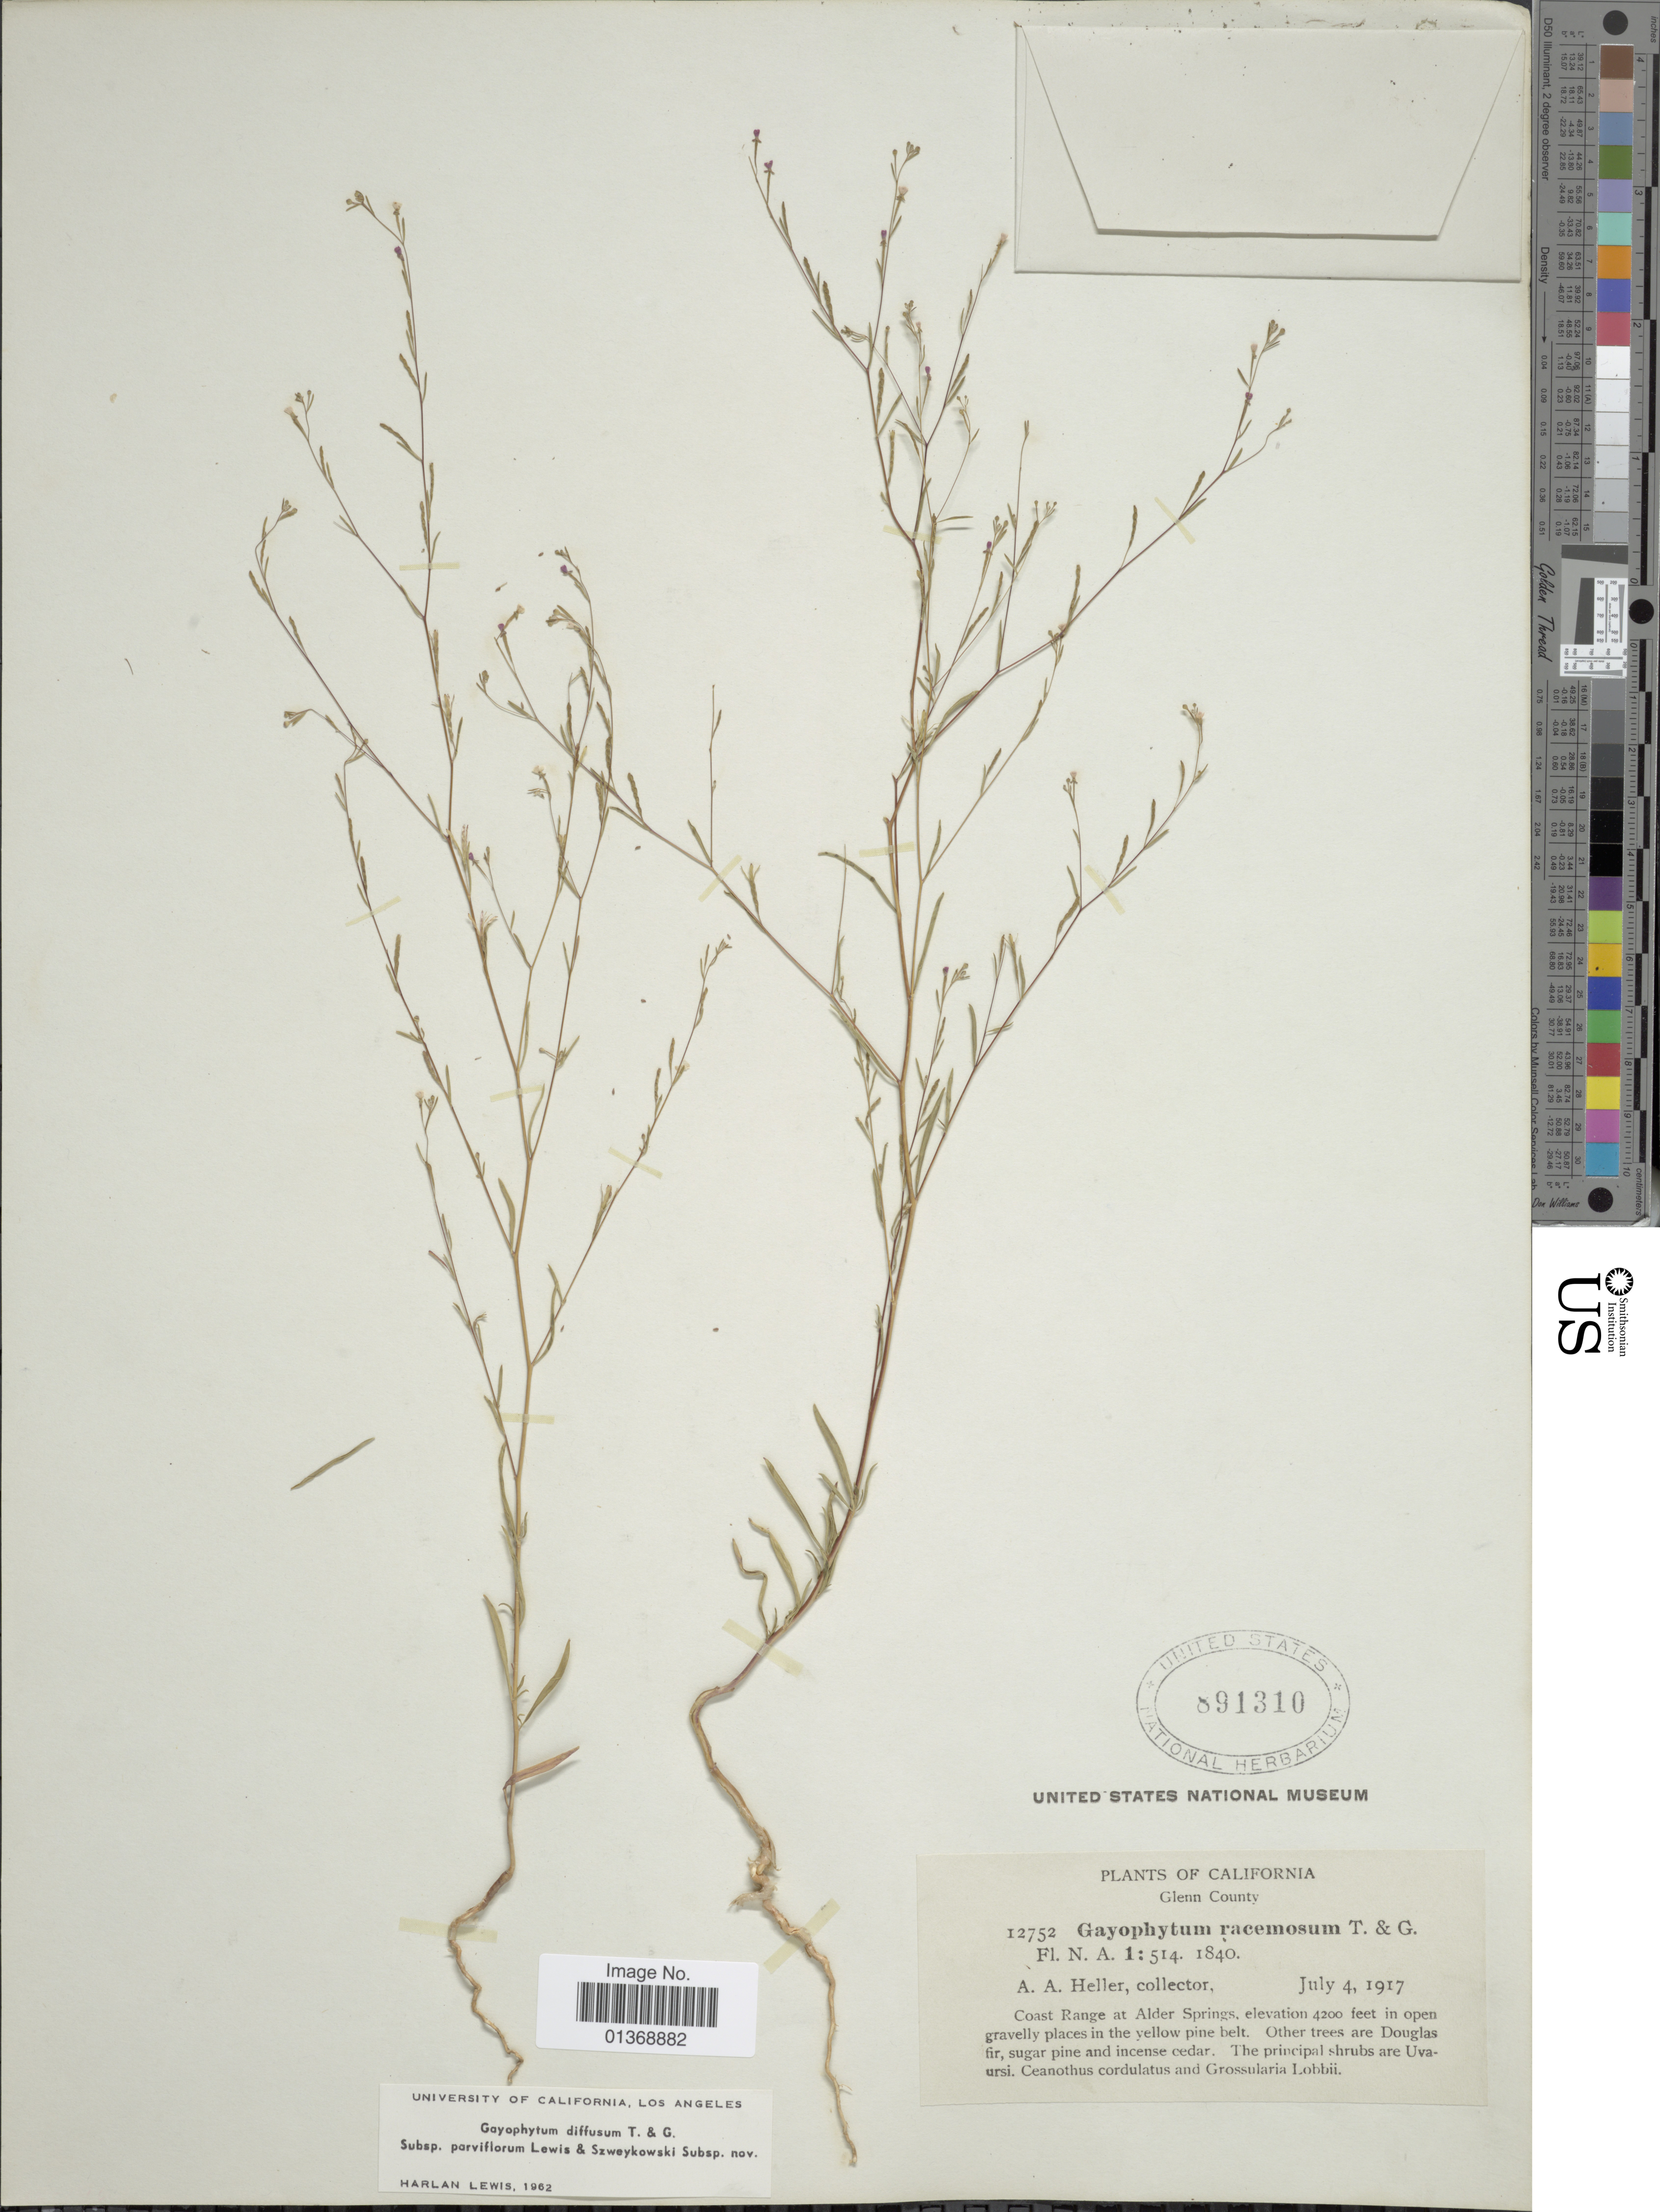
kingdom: Plantae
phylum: Tracheophyta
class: Magnoliopsida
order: Myrtales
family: Onagraceae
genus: Gayophytum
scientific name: Gayophytum diffusum subsp. parviflorum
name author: F. H. Lewis & Szweyk.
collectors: A. A. Heller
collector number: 12752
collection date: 1917-07-04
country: United States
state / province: California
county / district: Glenn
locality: Glenn County, Coast Range at Alder Springs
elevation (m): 1280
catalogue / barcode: US 891310